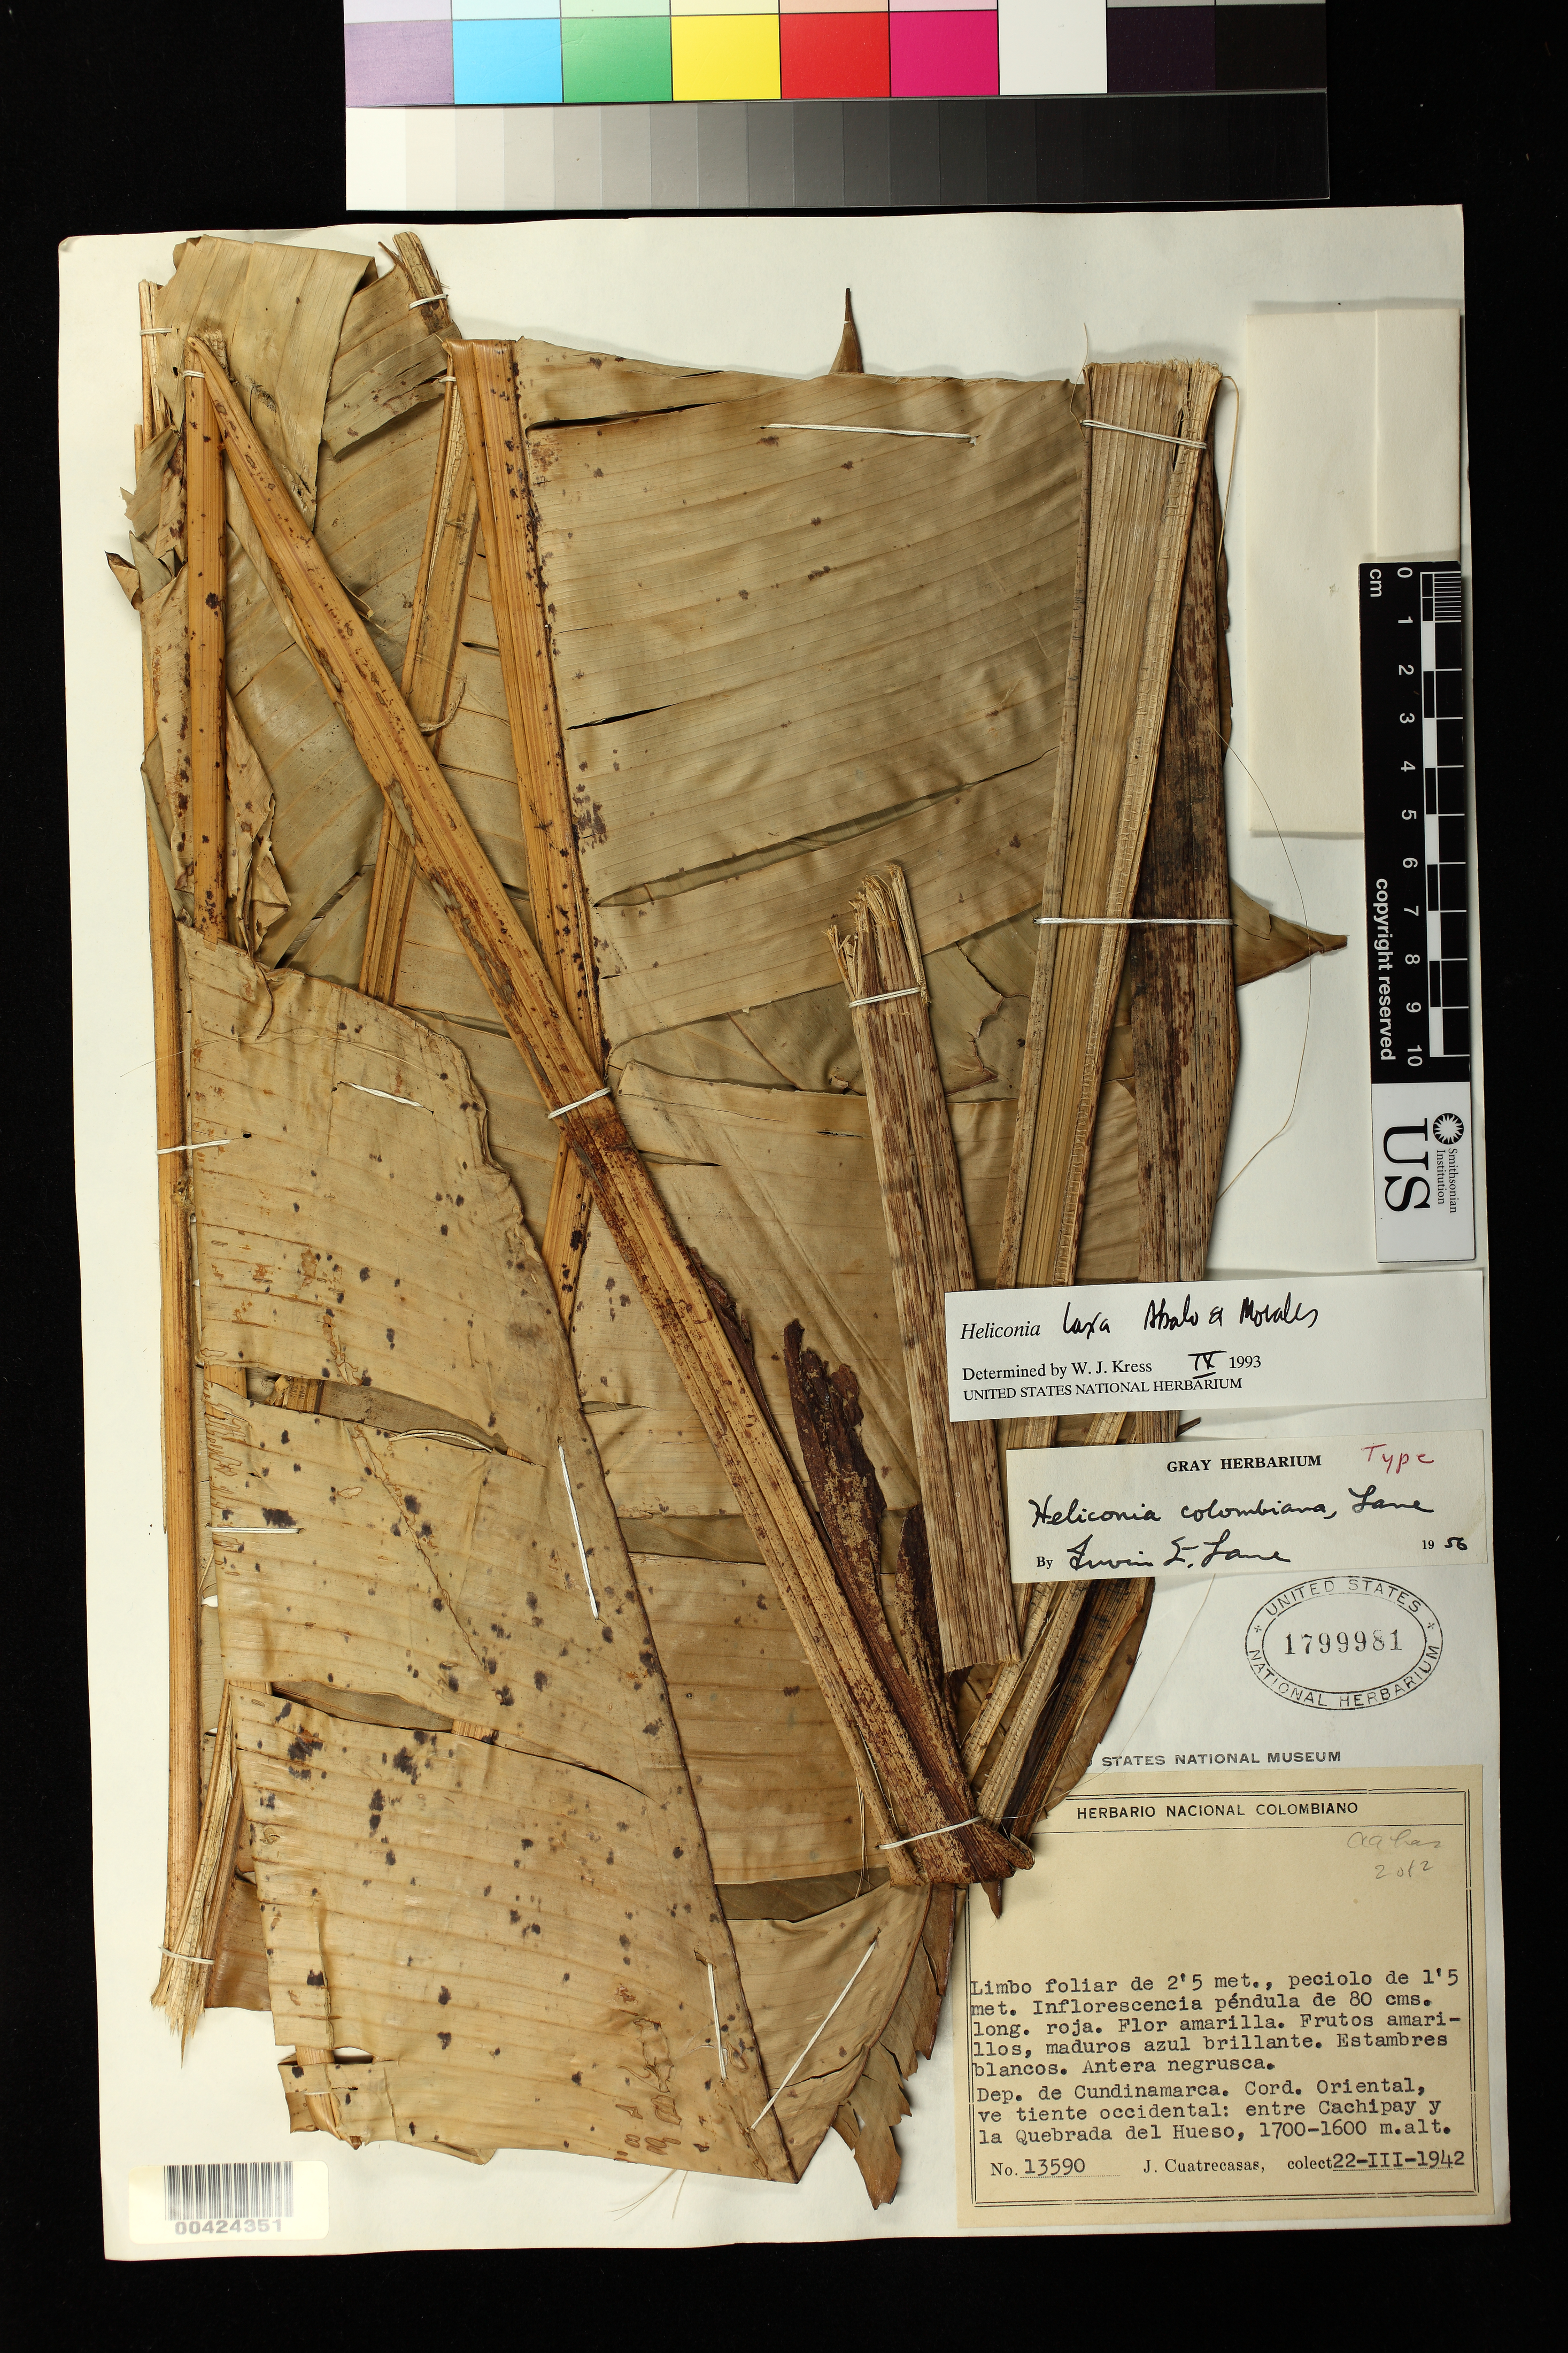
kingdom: Plantae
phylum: Tracheophyta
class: Liliopsida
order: Zingiberales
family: Heliconiaceae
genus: Heliconia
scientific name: Heliconia laxa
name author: Abalo & G. Morales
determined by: Kress, W. J., (US), Smithsonian Institution - National Museum of Natural History (UNITED STATES)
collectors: J. Cuatrecasas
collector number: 13590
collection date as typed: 22 Mar 1942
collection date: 1942-03-22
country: Colombia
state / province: Cundinamarca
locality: Entre Cachipay y la Quebrada del Hueso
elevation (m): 1600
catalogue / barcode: US 1799981